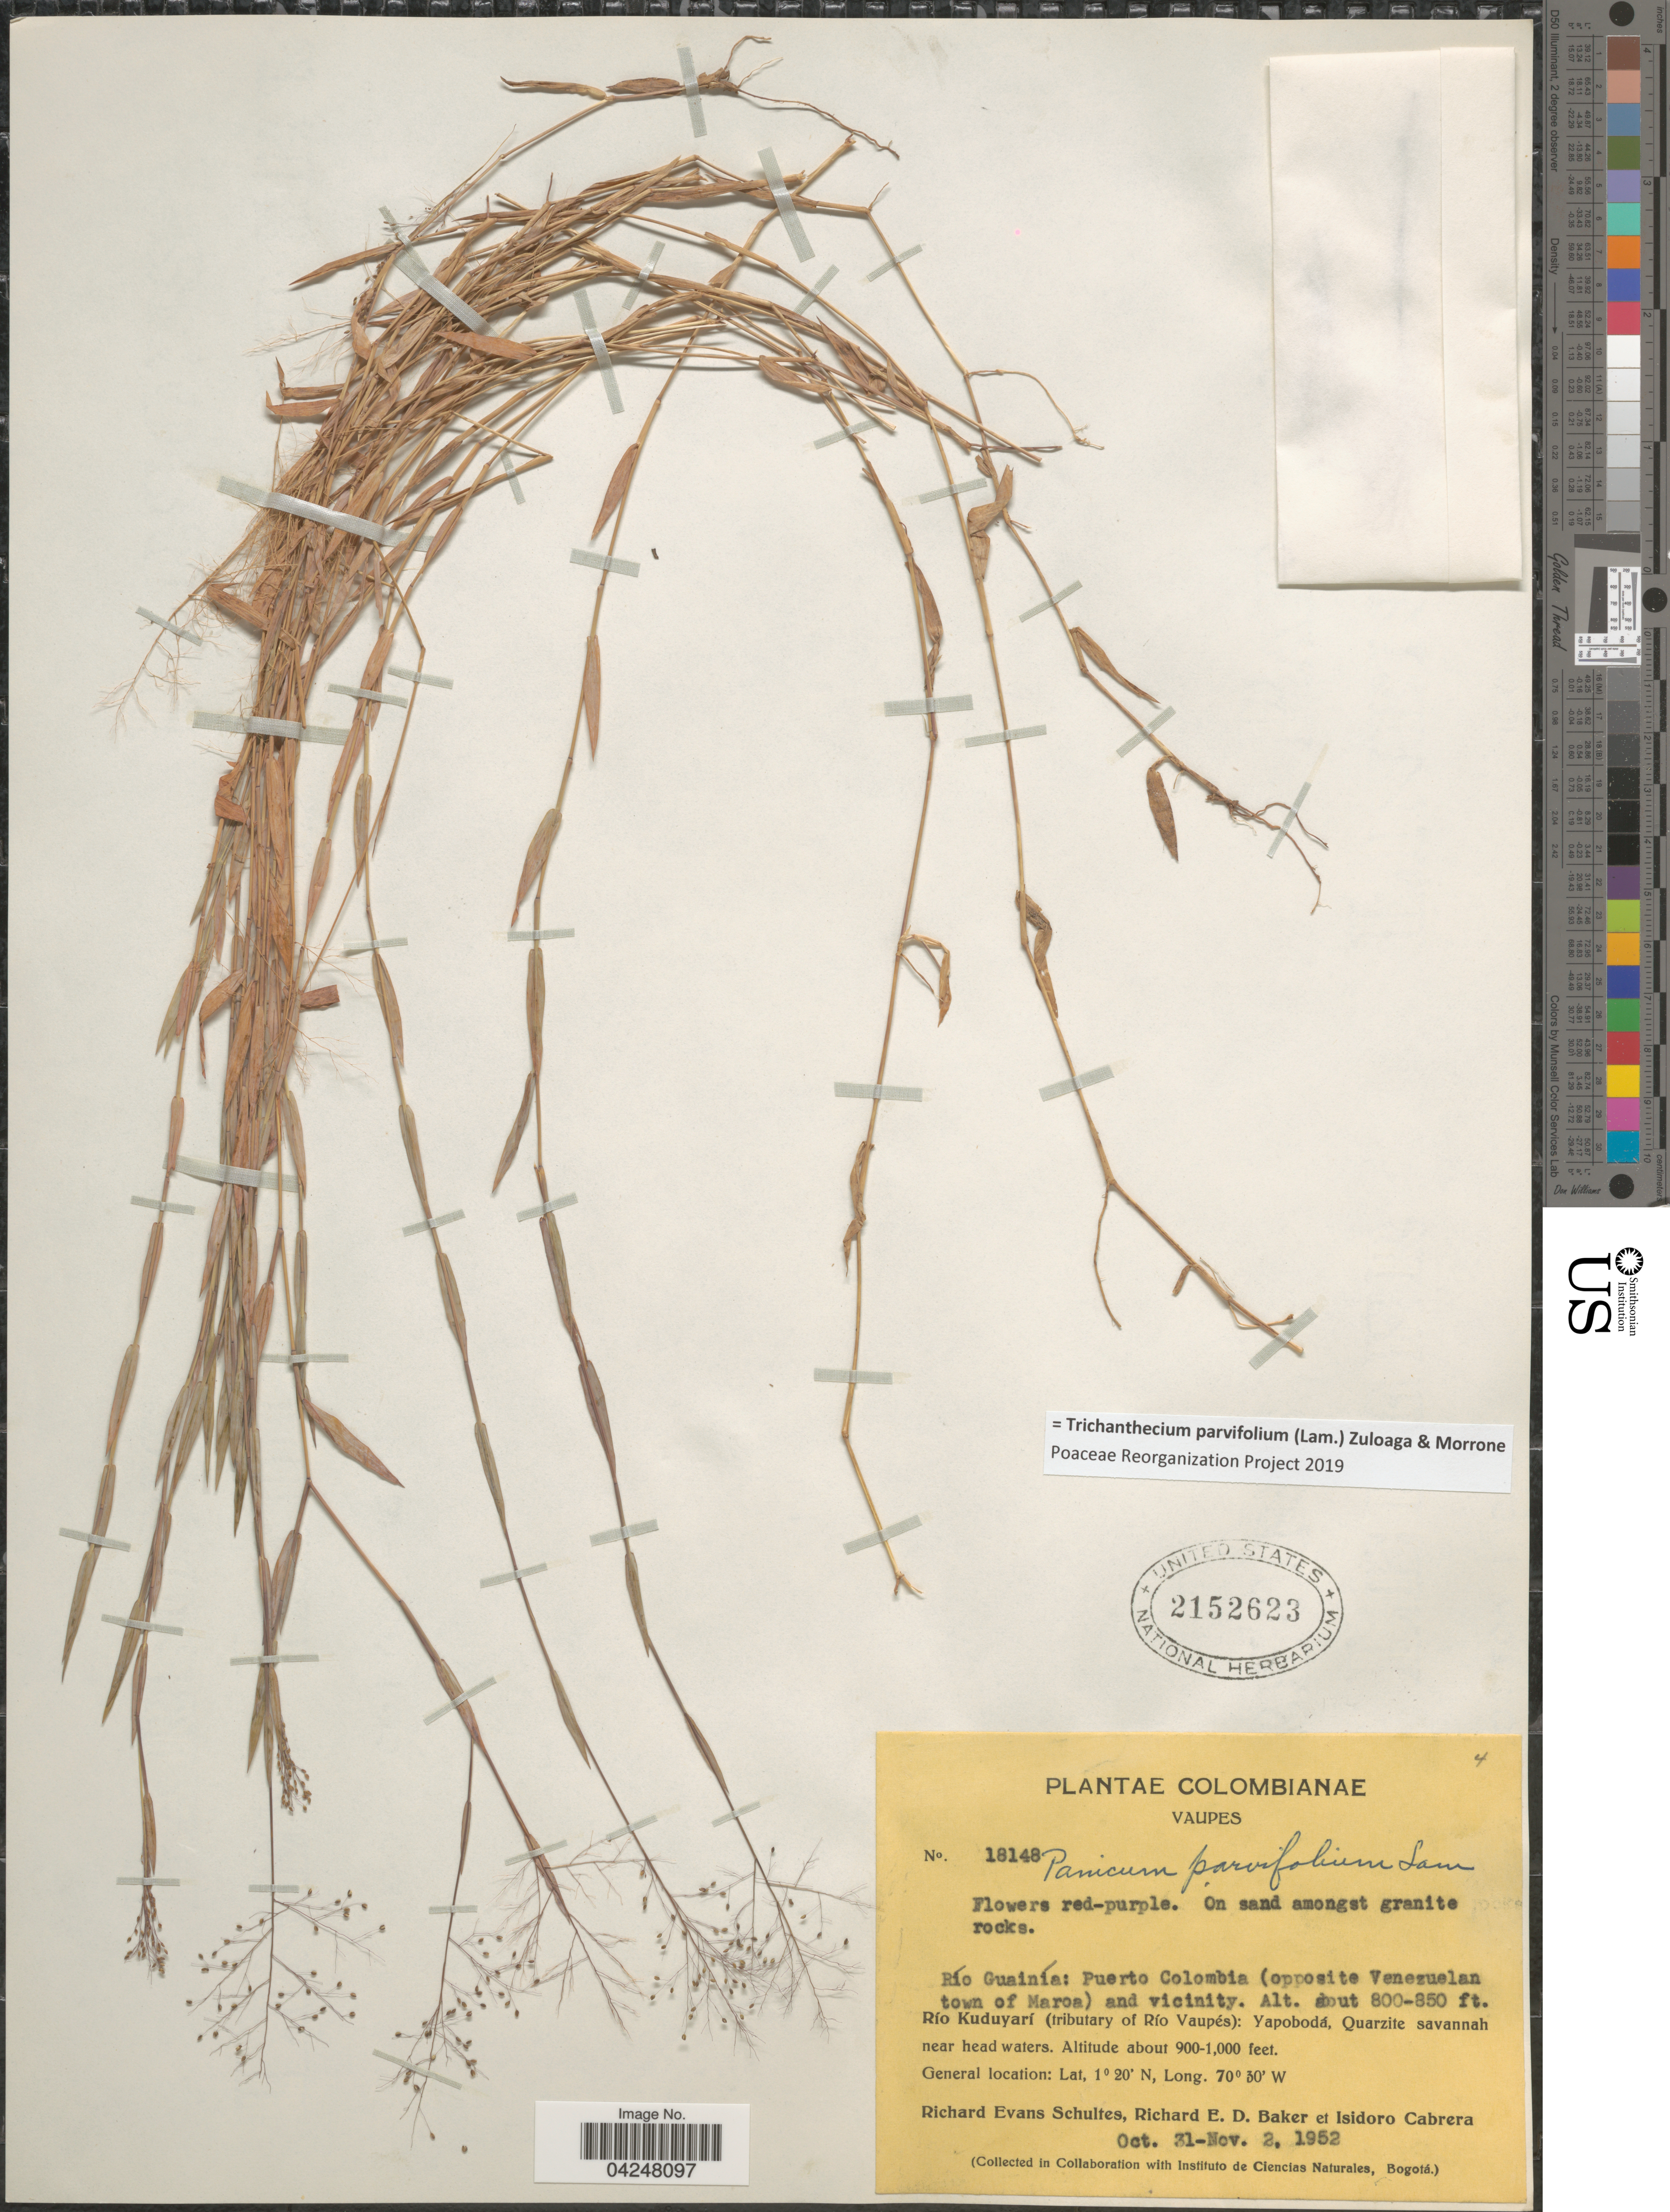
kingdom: Plantae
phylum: Tracheophyta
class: Liliopsida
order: Poales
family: Poaceae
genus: Trichanthecium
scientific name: Trichanthecium parvifolium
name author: (Lam.) Zuloaga & Morrone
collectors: R. E. Schultes, R. E. D. Baker & I. Cabrera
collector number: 18148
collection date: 1952-10-31/1952-11-02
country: Colombia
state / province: Vaupés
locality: Rio Guainia: Puerto Colombia (opposite Venezuelan town of Maroa) and vicinity. Rio Kuduyari (Tributary of Rio Vaupes): Yapoboda, Wuarzite savannah near Head water.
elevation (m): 274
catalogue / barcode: US 2152623